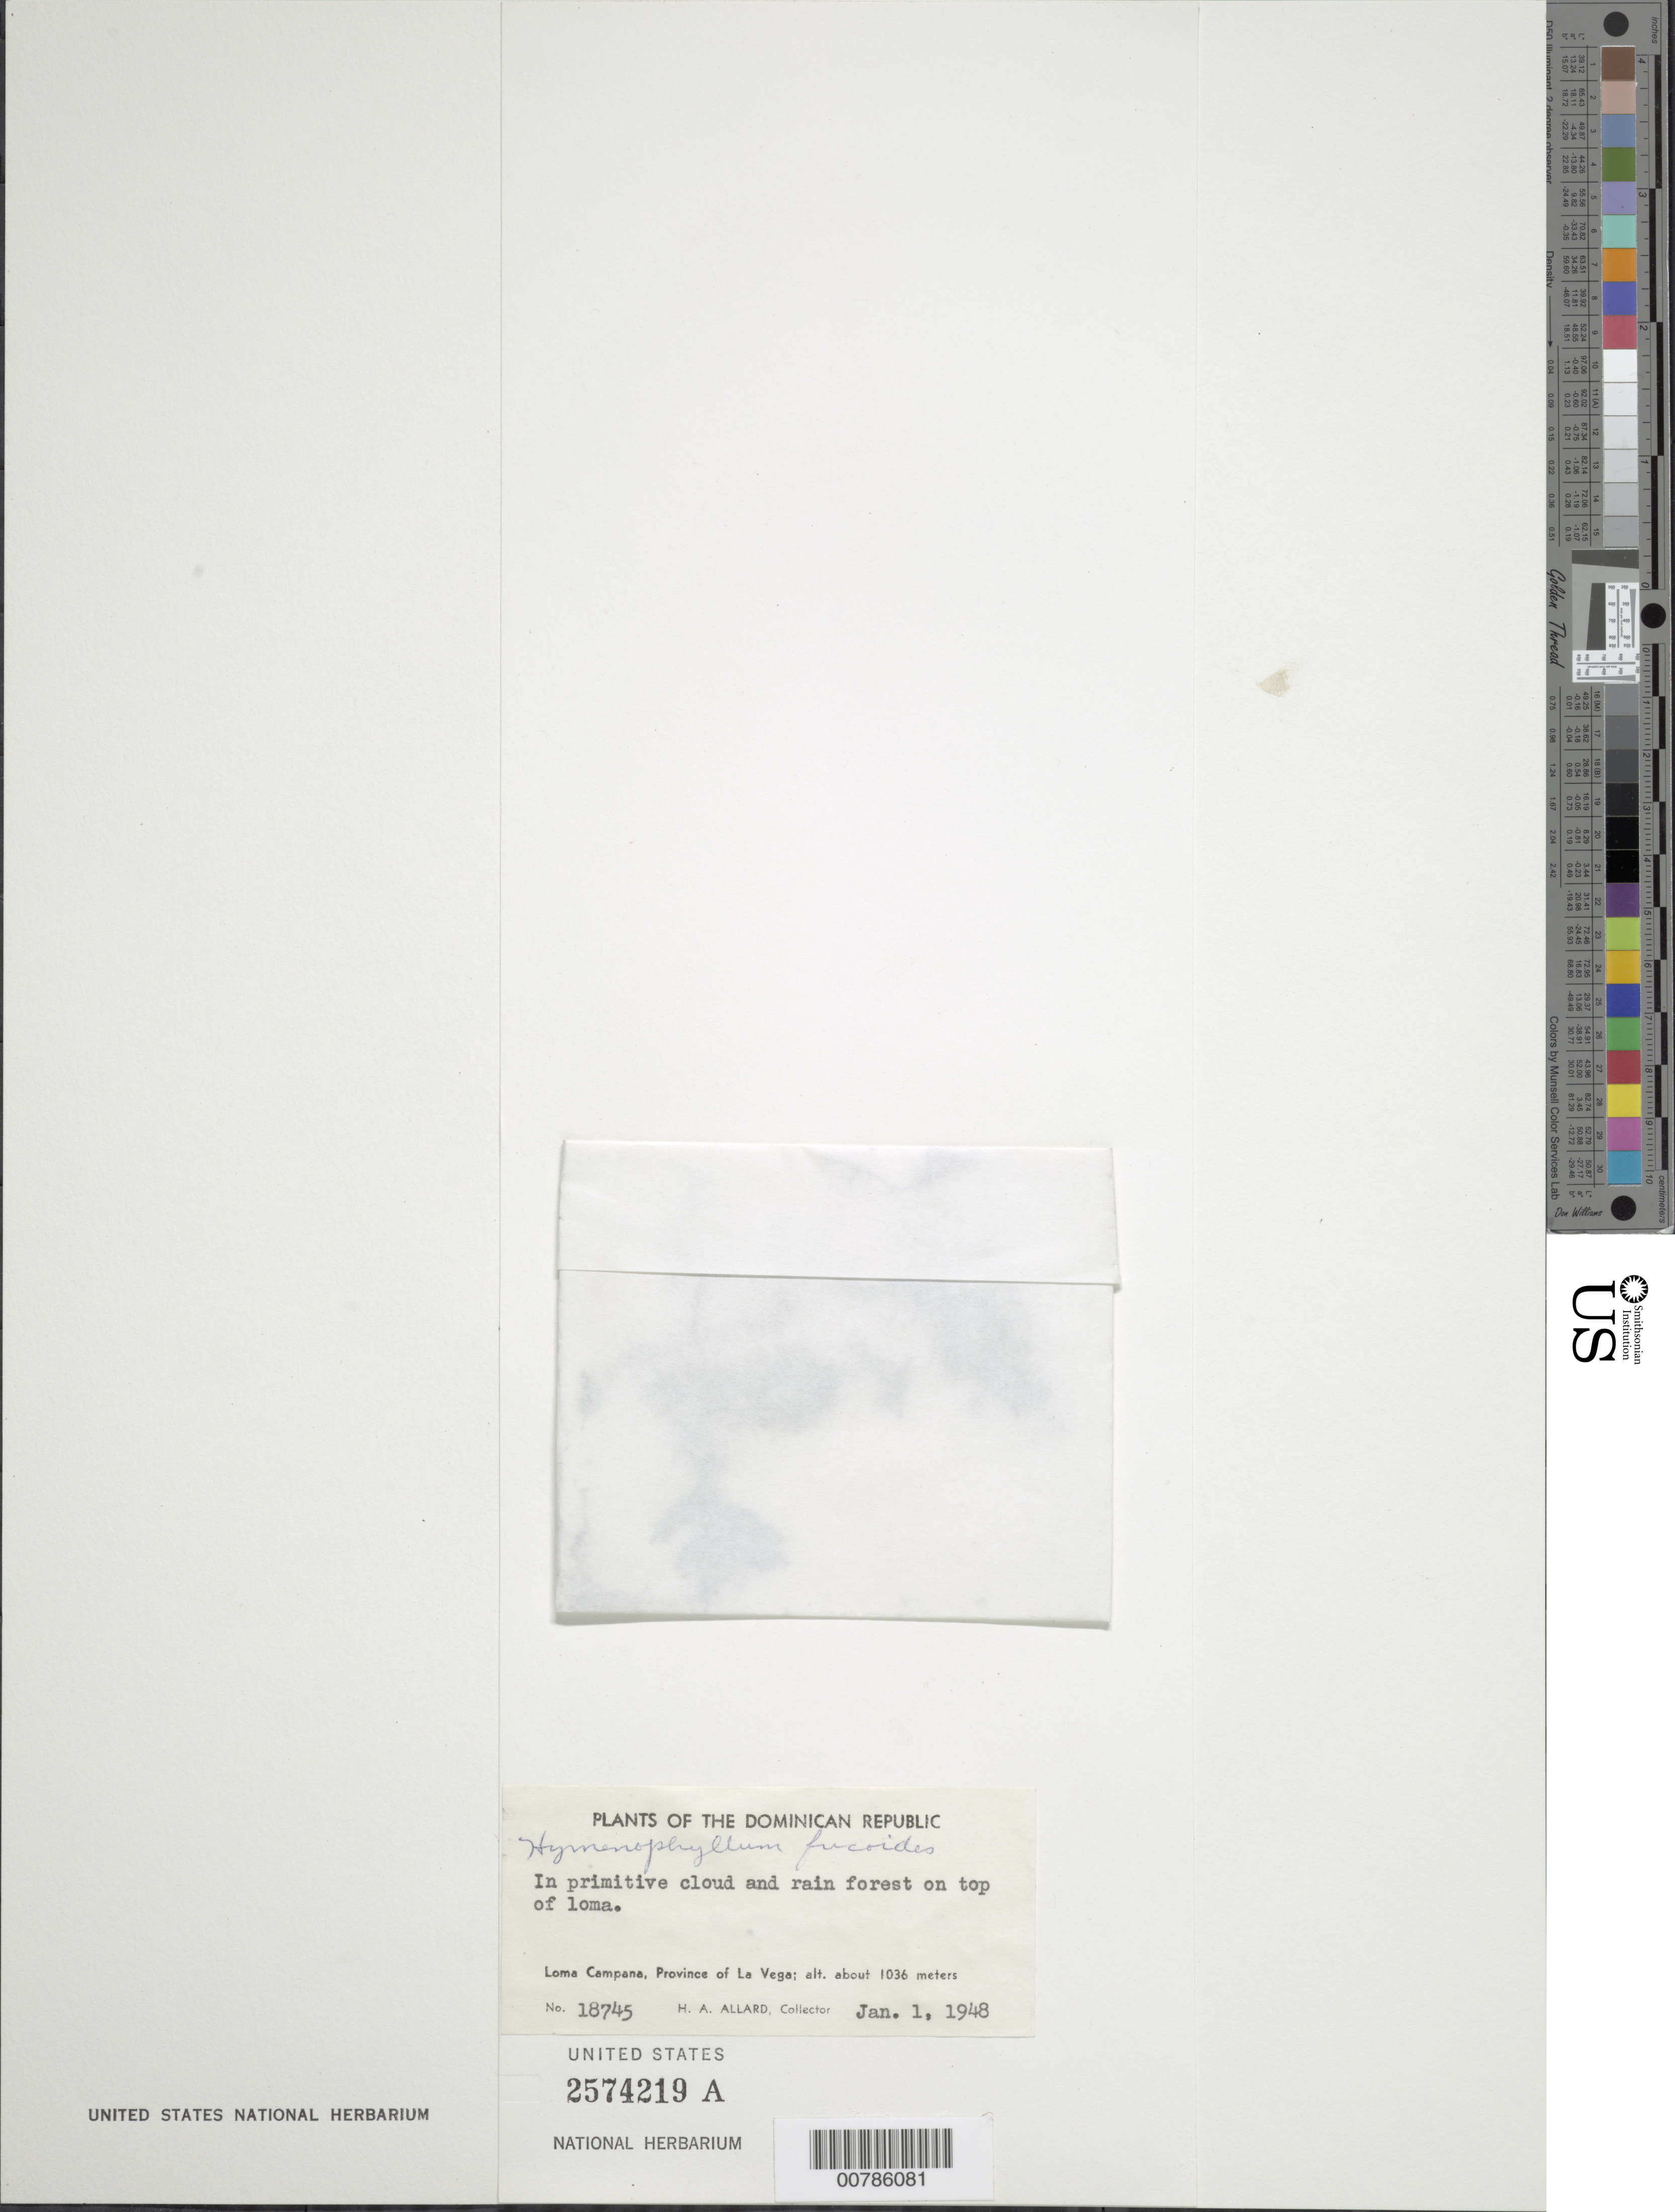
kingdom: Plantae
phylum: Tracheophyta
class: Polypodiopsida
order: Hymenophyllales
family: Hymenophyllaceae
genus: Hymenophyllum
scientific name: Hymenophyllum fucoides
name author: (Sw.) Sw.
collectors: H. A. Allard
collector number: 18745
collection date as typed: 01 Jan 1948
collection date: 1948-01-01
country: Dominican Republic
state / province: La Vega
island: Hispaniola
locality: Loma Campana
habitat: In primitive cloud and rain forest on top of loma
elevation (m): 1036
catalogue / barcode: US 2574219A